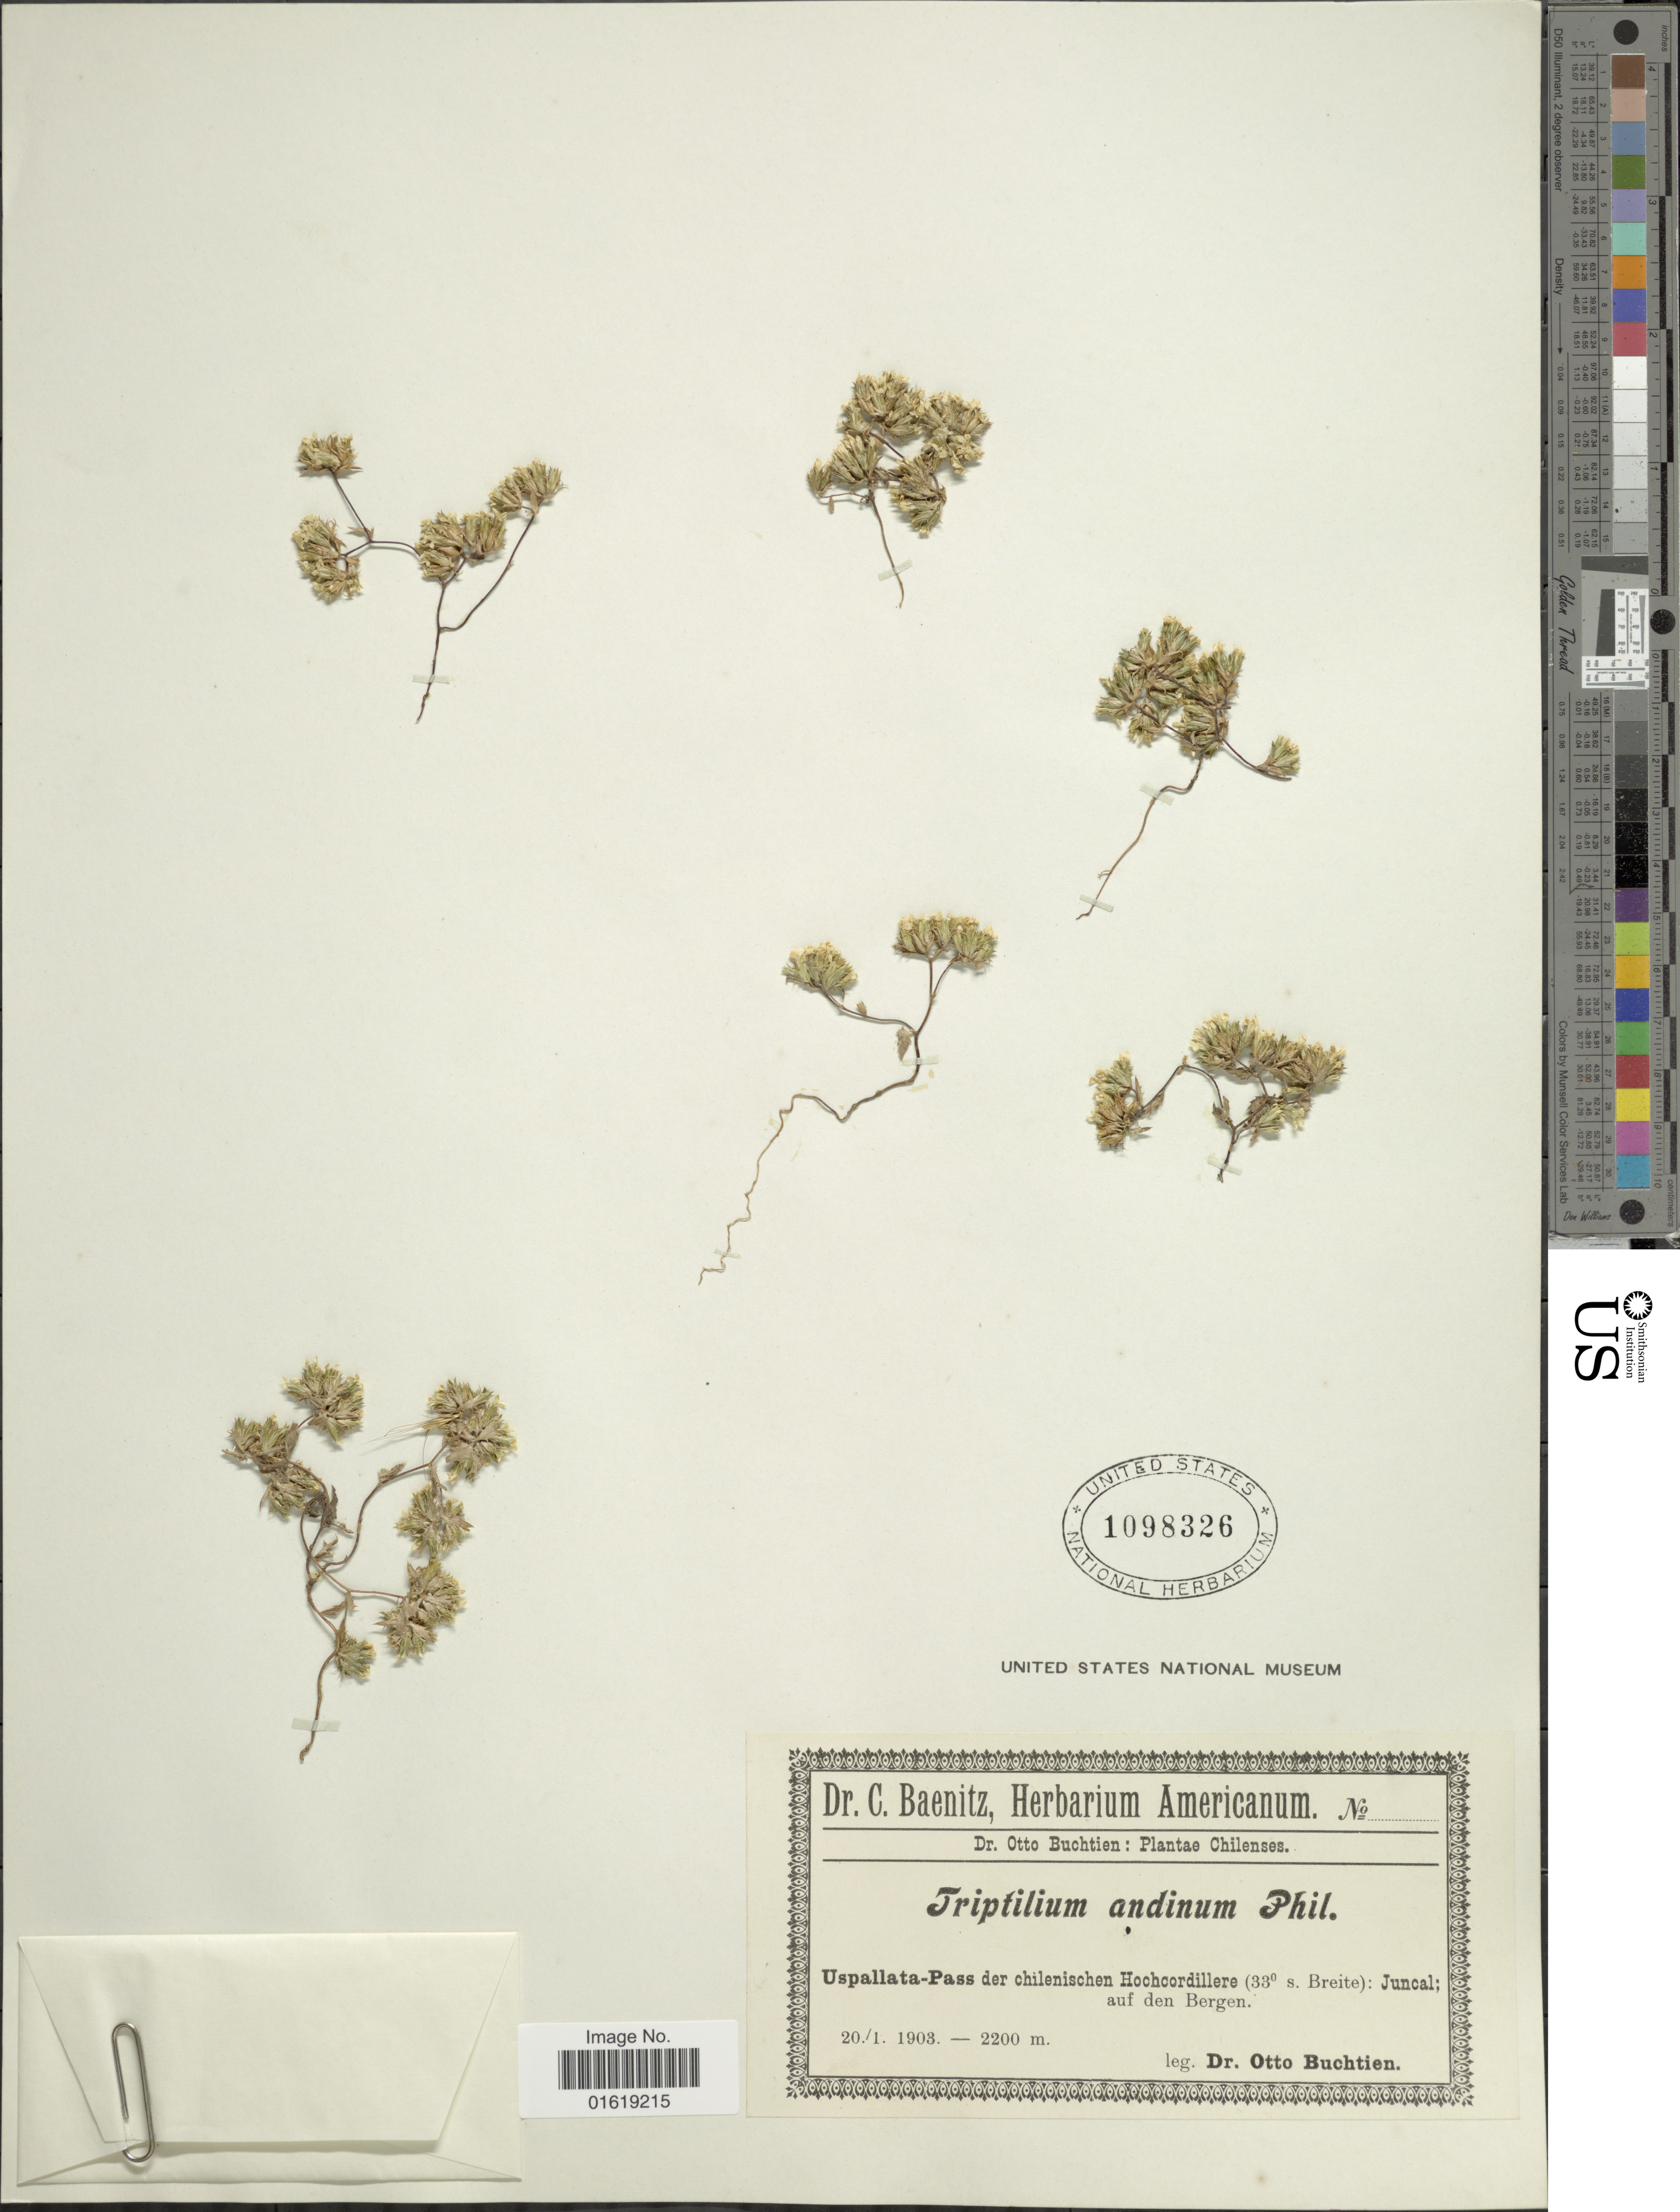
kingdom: Plantae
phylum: Tracheophyta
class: Magnoliopsida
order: Asterales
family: Asteraceae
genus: Triptilion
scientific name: Triptilion capillatum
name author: (D. Don) Hook. & Arn.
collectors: O. Buchtien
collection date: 1903-01-20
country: Chile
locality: Uspallata-Pass der chilenischen Hochcordillere (33° s. Breite): Juncal; auf den Bergen.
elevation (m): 2200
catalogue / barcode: US 1098326